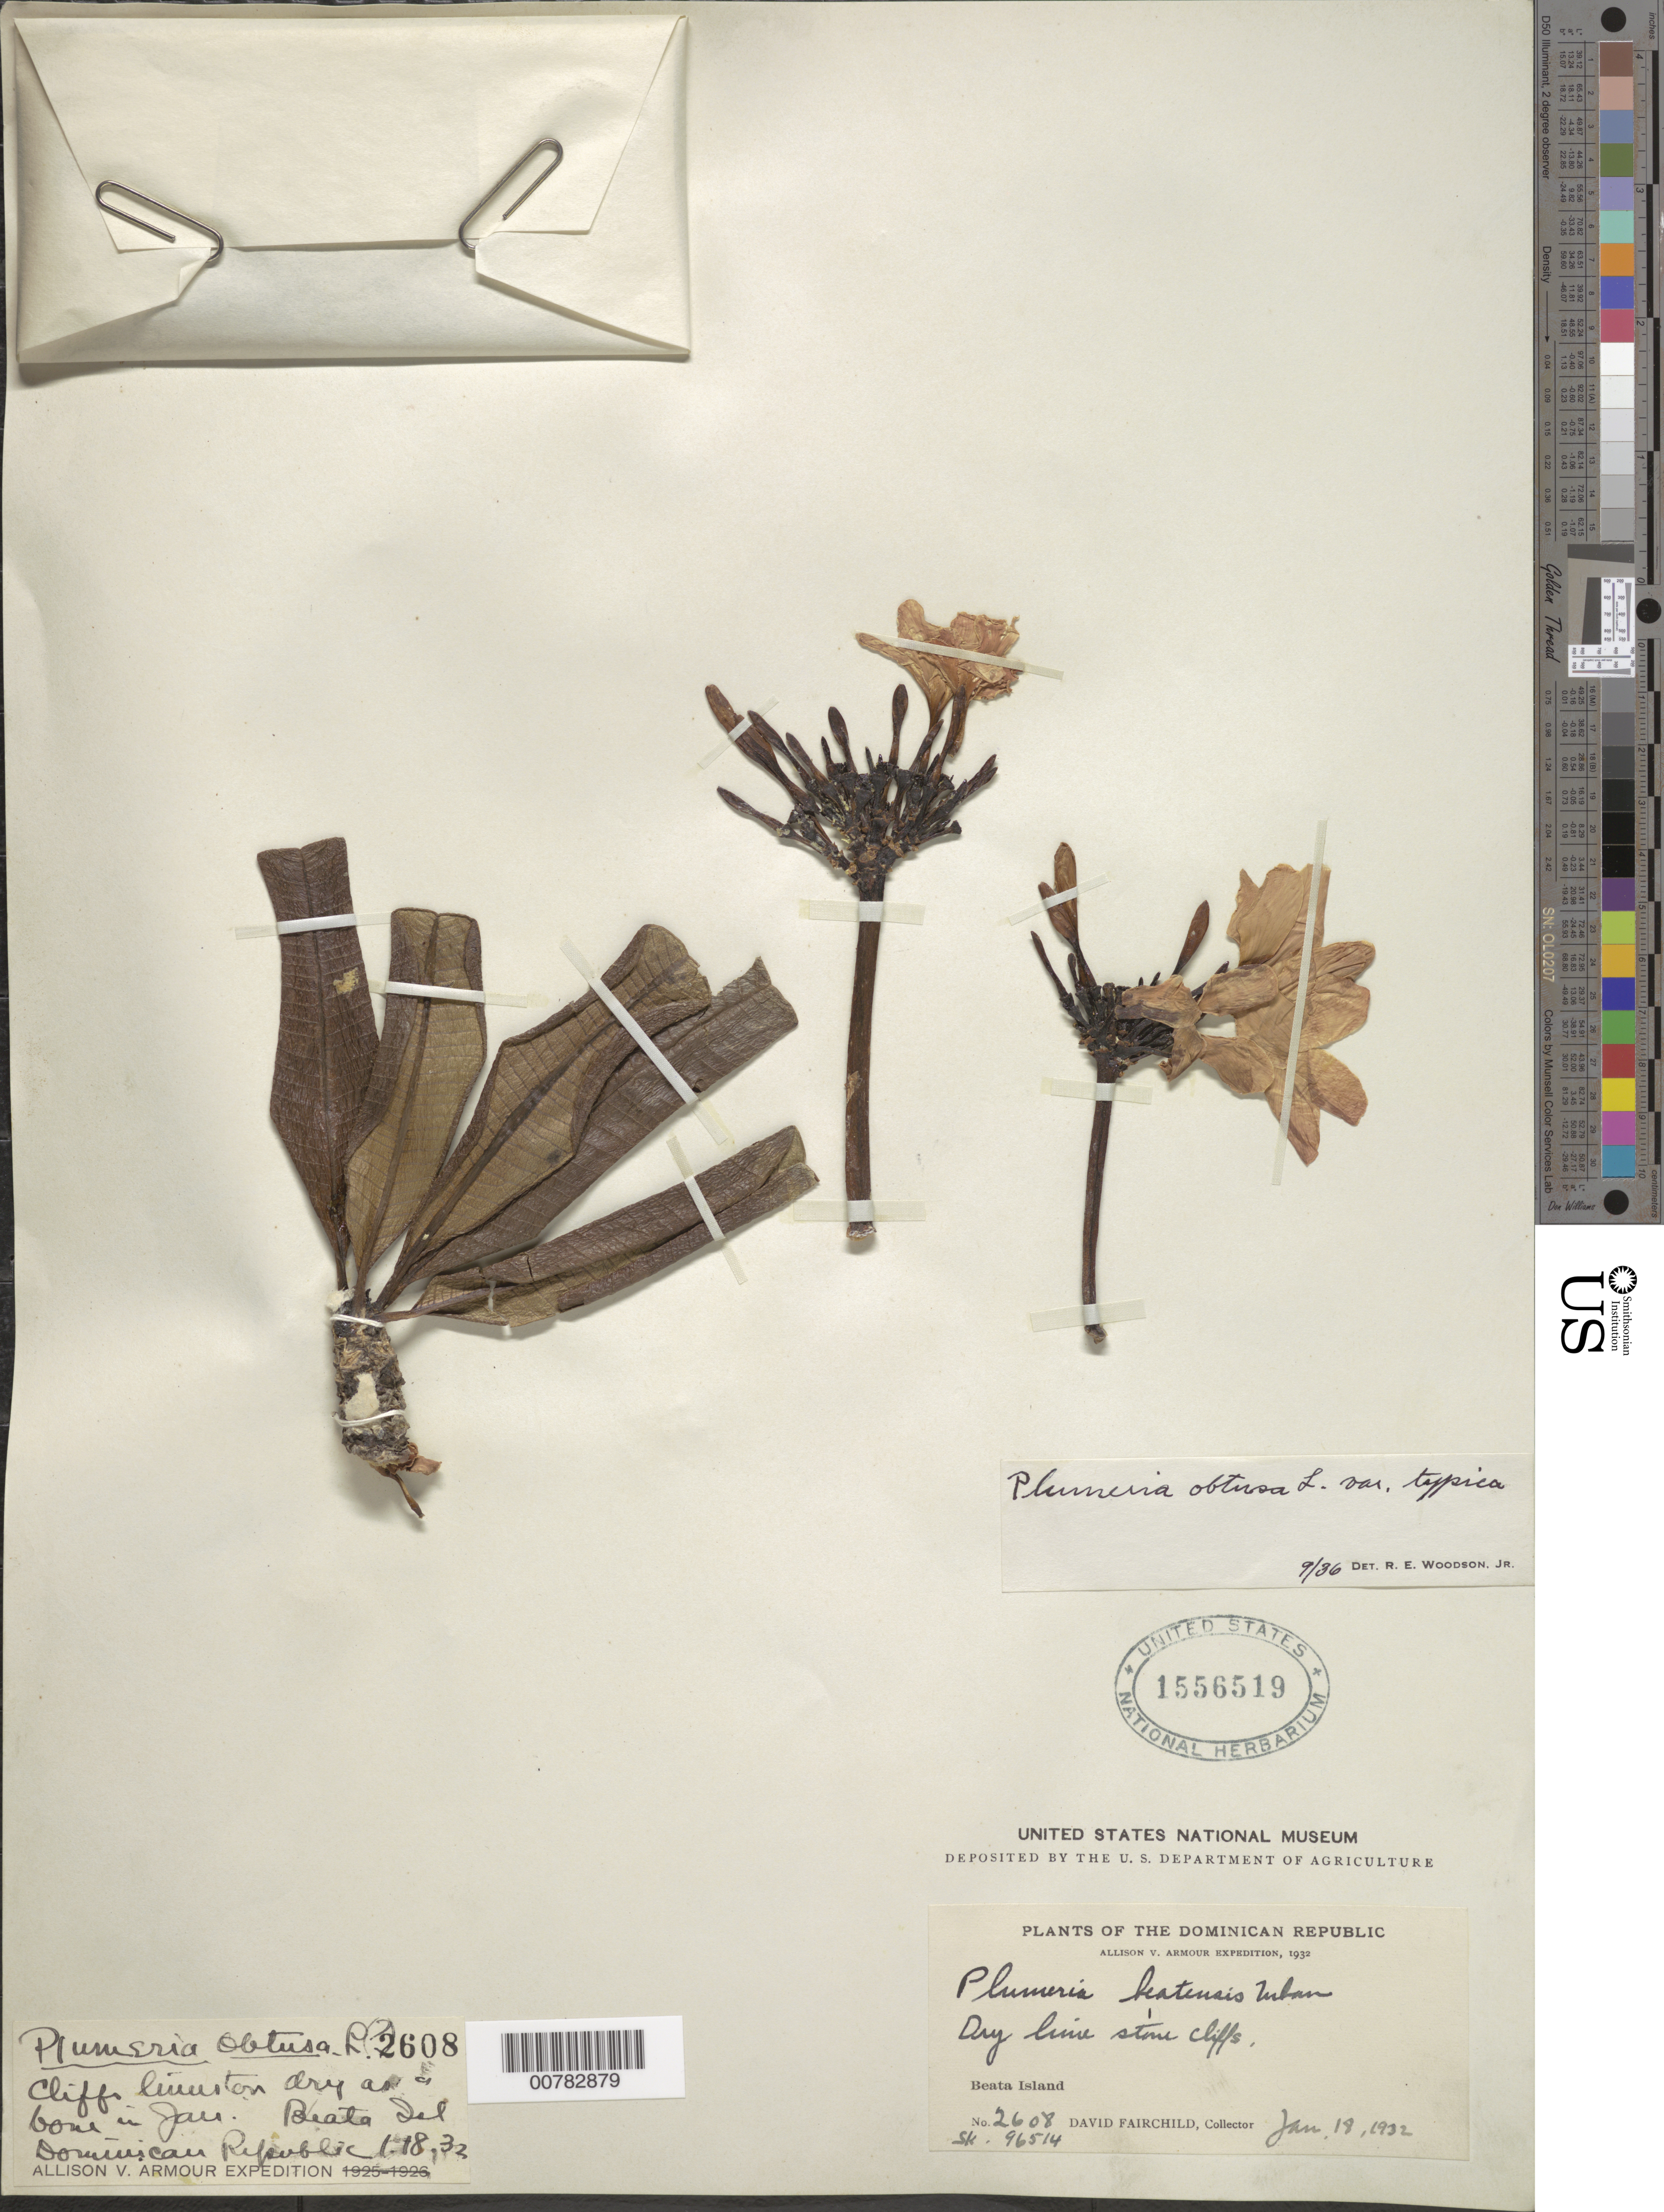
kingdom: Plantae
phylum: Tracheophyta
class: Magnoliopsida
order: Gentianales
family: Apocynaceae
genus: Plumeria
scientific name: Plumeria obtusa var. typica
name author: Woodson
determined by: Woodson, R. E., Jr.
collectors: D. Fairchild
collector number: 2608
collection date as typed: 18 Jan 1932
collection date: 1932-01-18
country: Dominican Republic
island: Hispaniola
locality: Beata Island.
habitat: Dry limestone cliffs.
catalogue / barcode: US 1556519